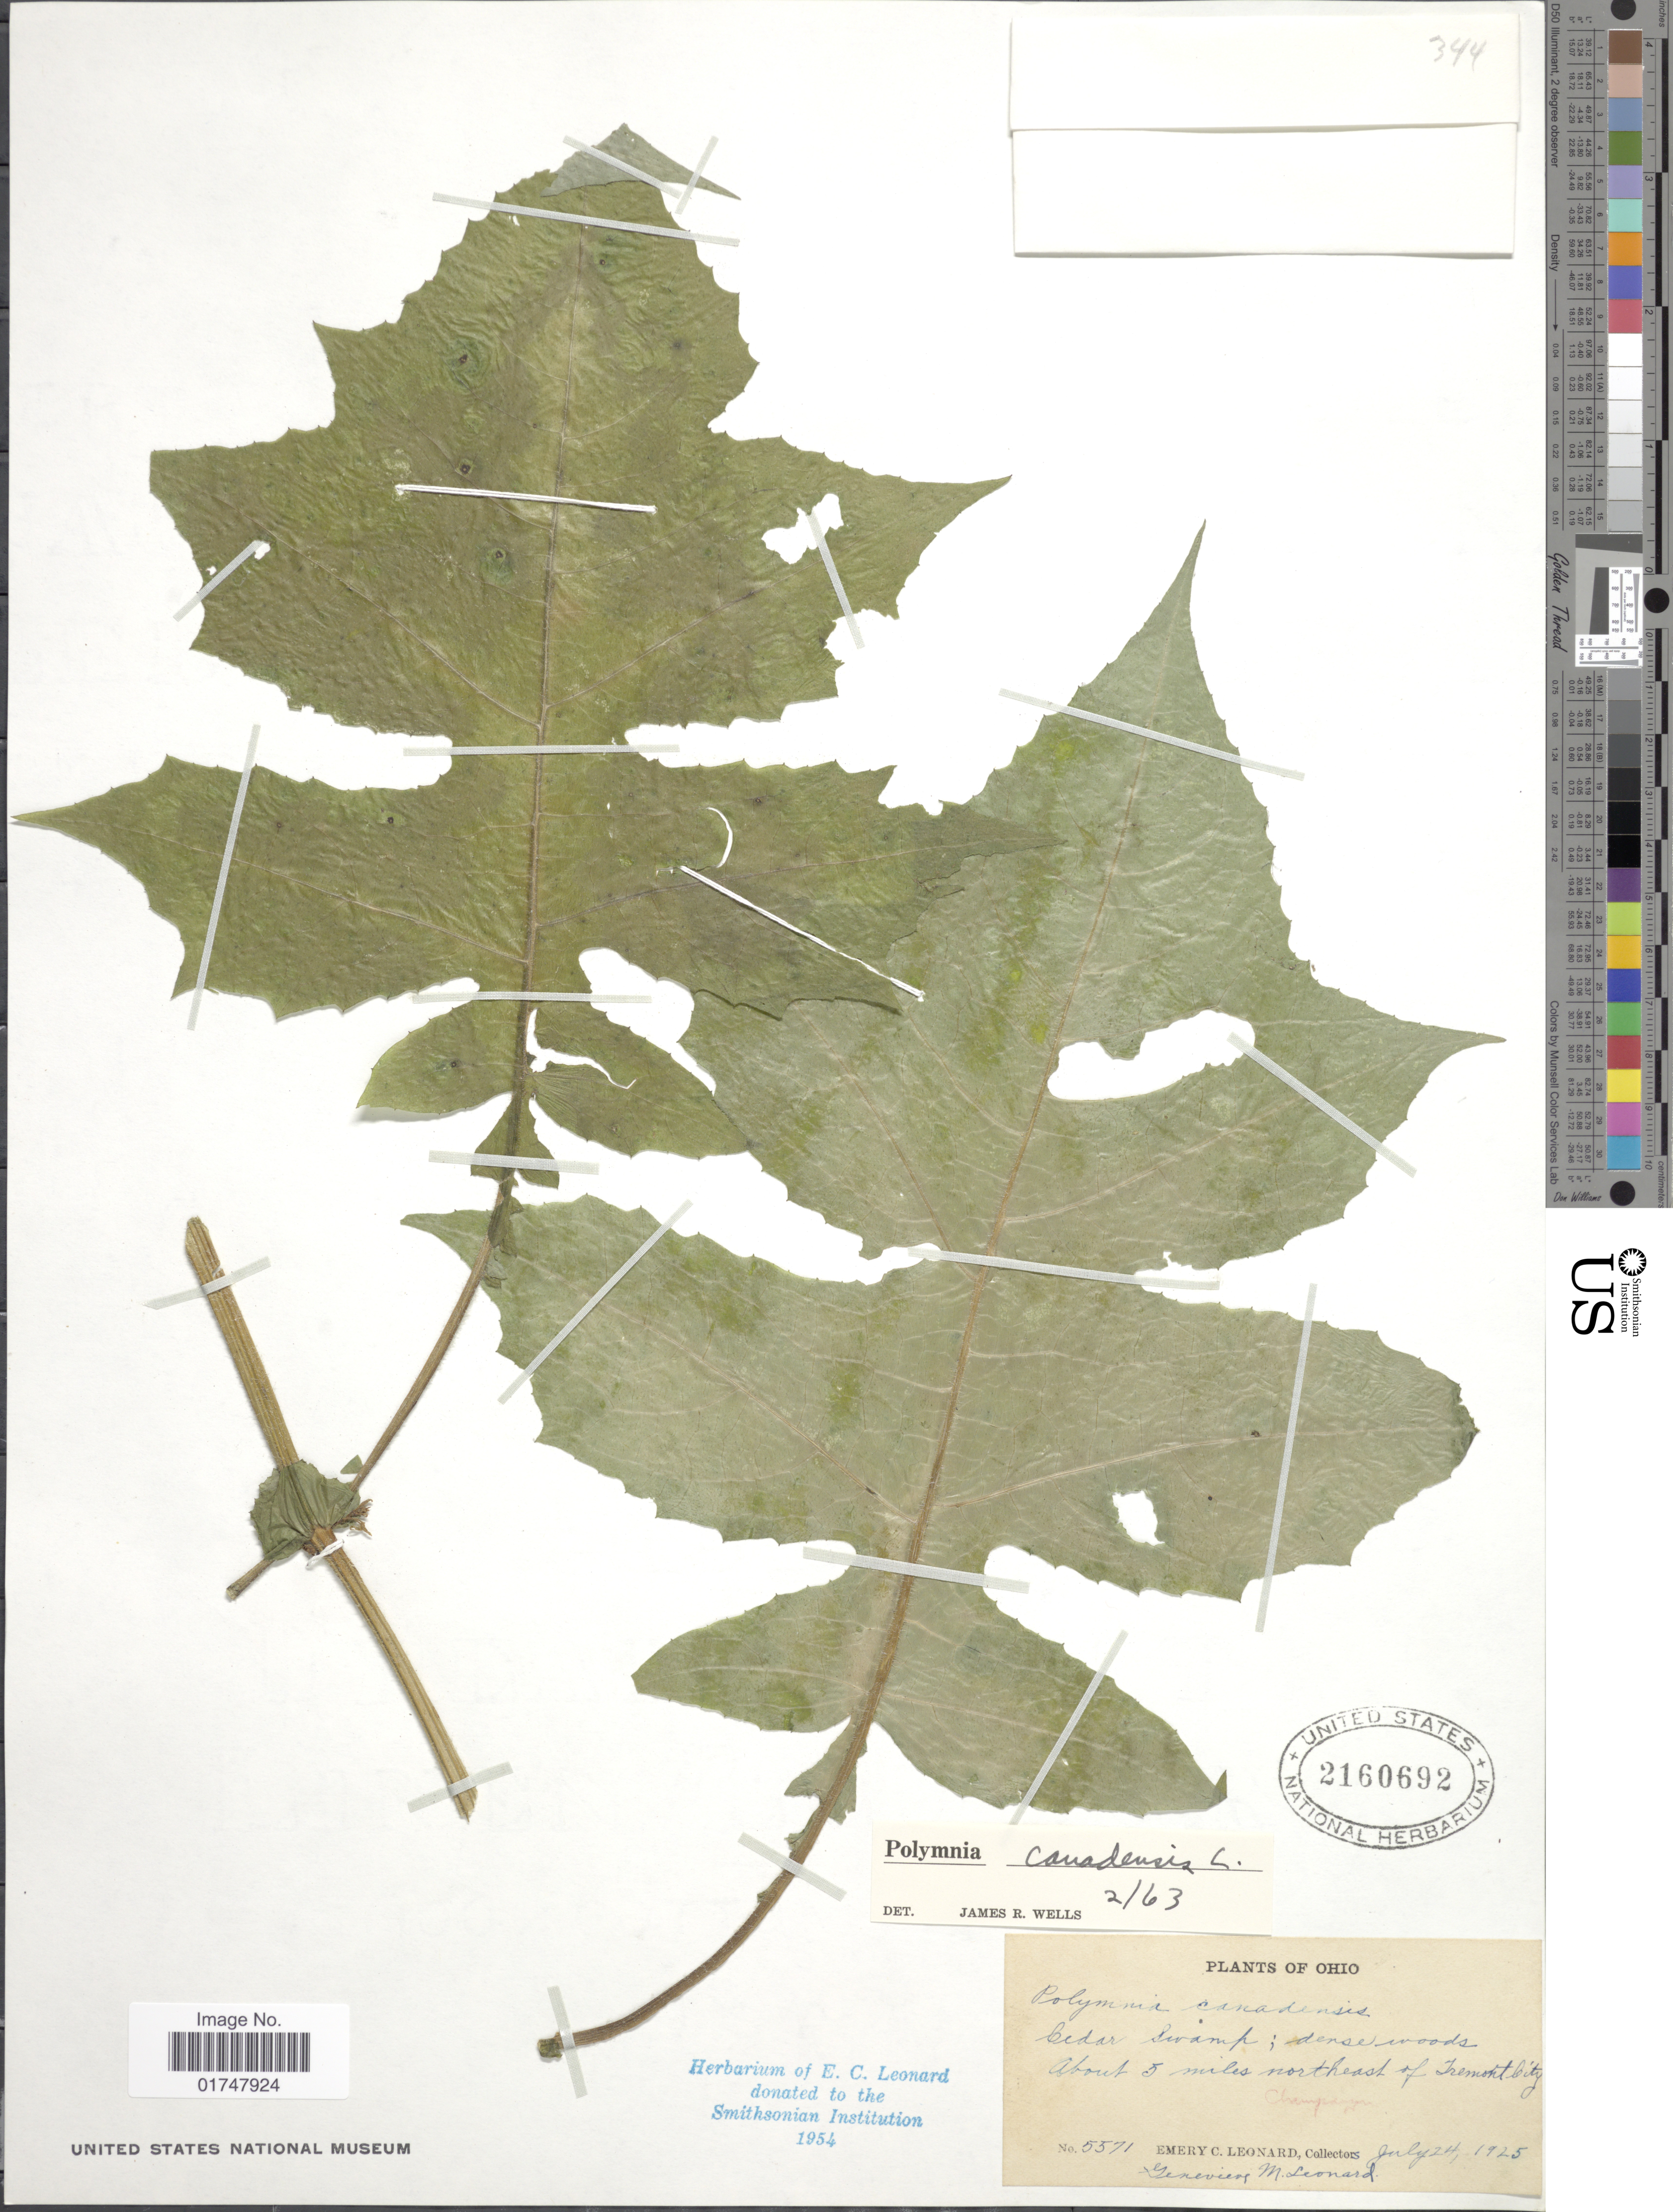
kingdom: Plantae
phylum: Tracheophyta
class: Magnoliopsida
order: Asterales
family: Asteraceae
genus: Polymnia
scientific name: Polymnia canadensis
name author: L.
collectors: E. C. Leonard & G. M. Leonard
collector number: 5571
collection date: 1925-07-24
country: United States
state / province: Ohio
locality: Cedar Swamp; dense woods. About 5 mi. northeast of Termont City, Champaign Co.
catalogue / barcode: US 2160692